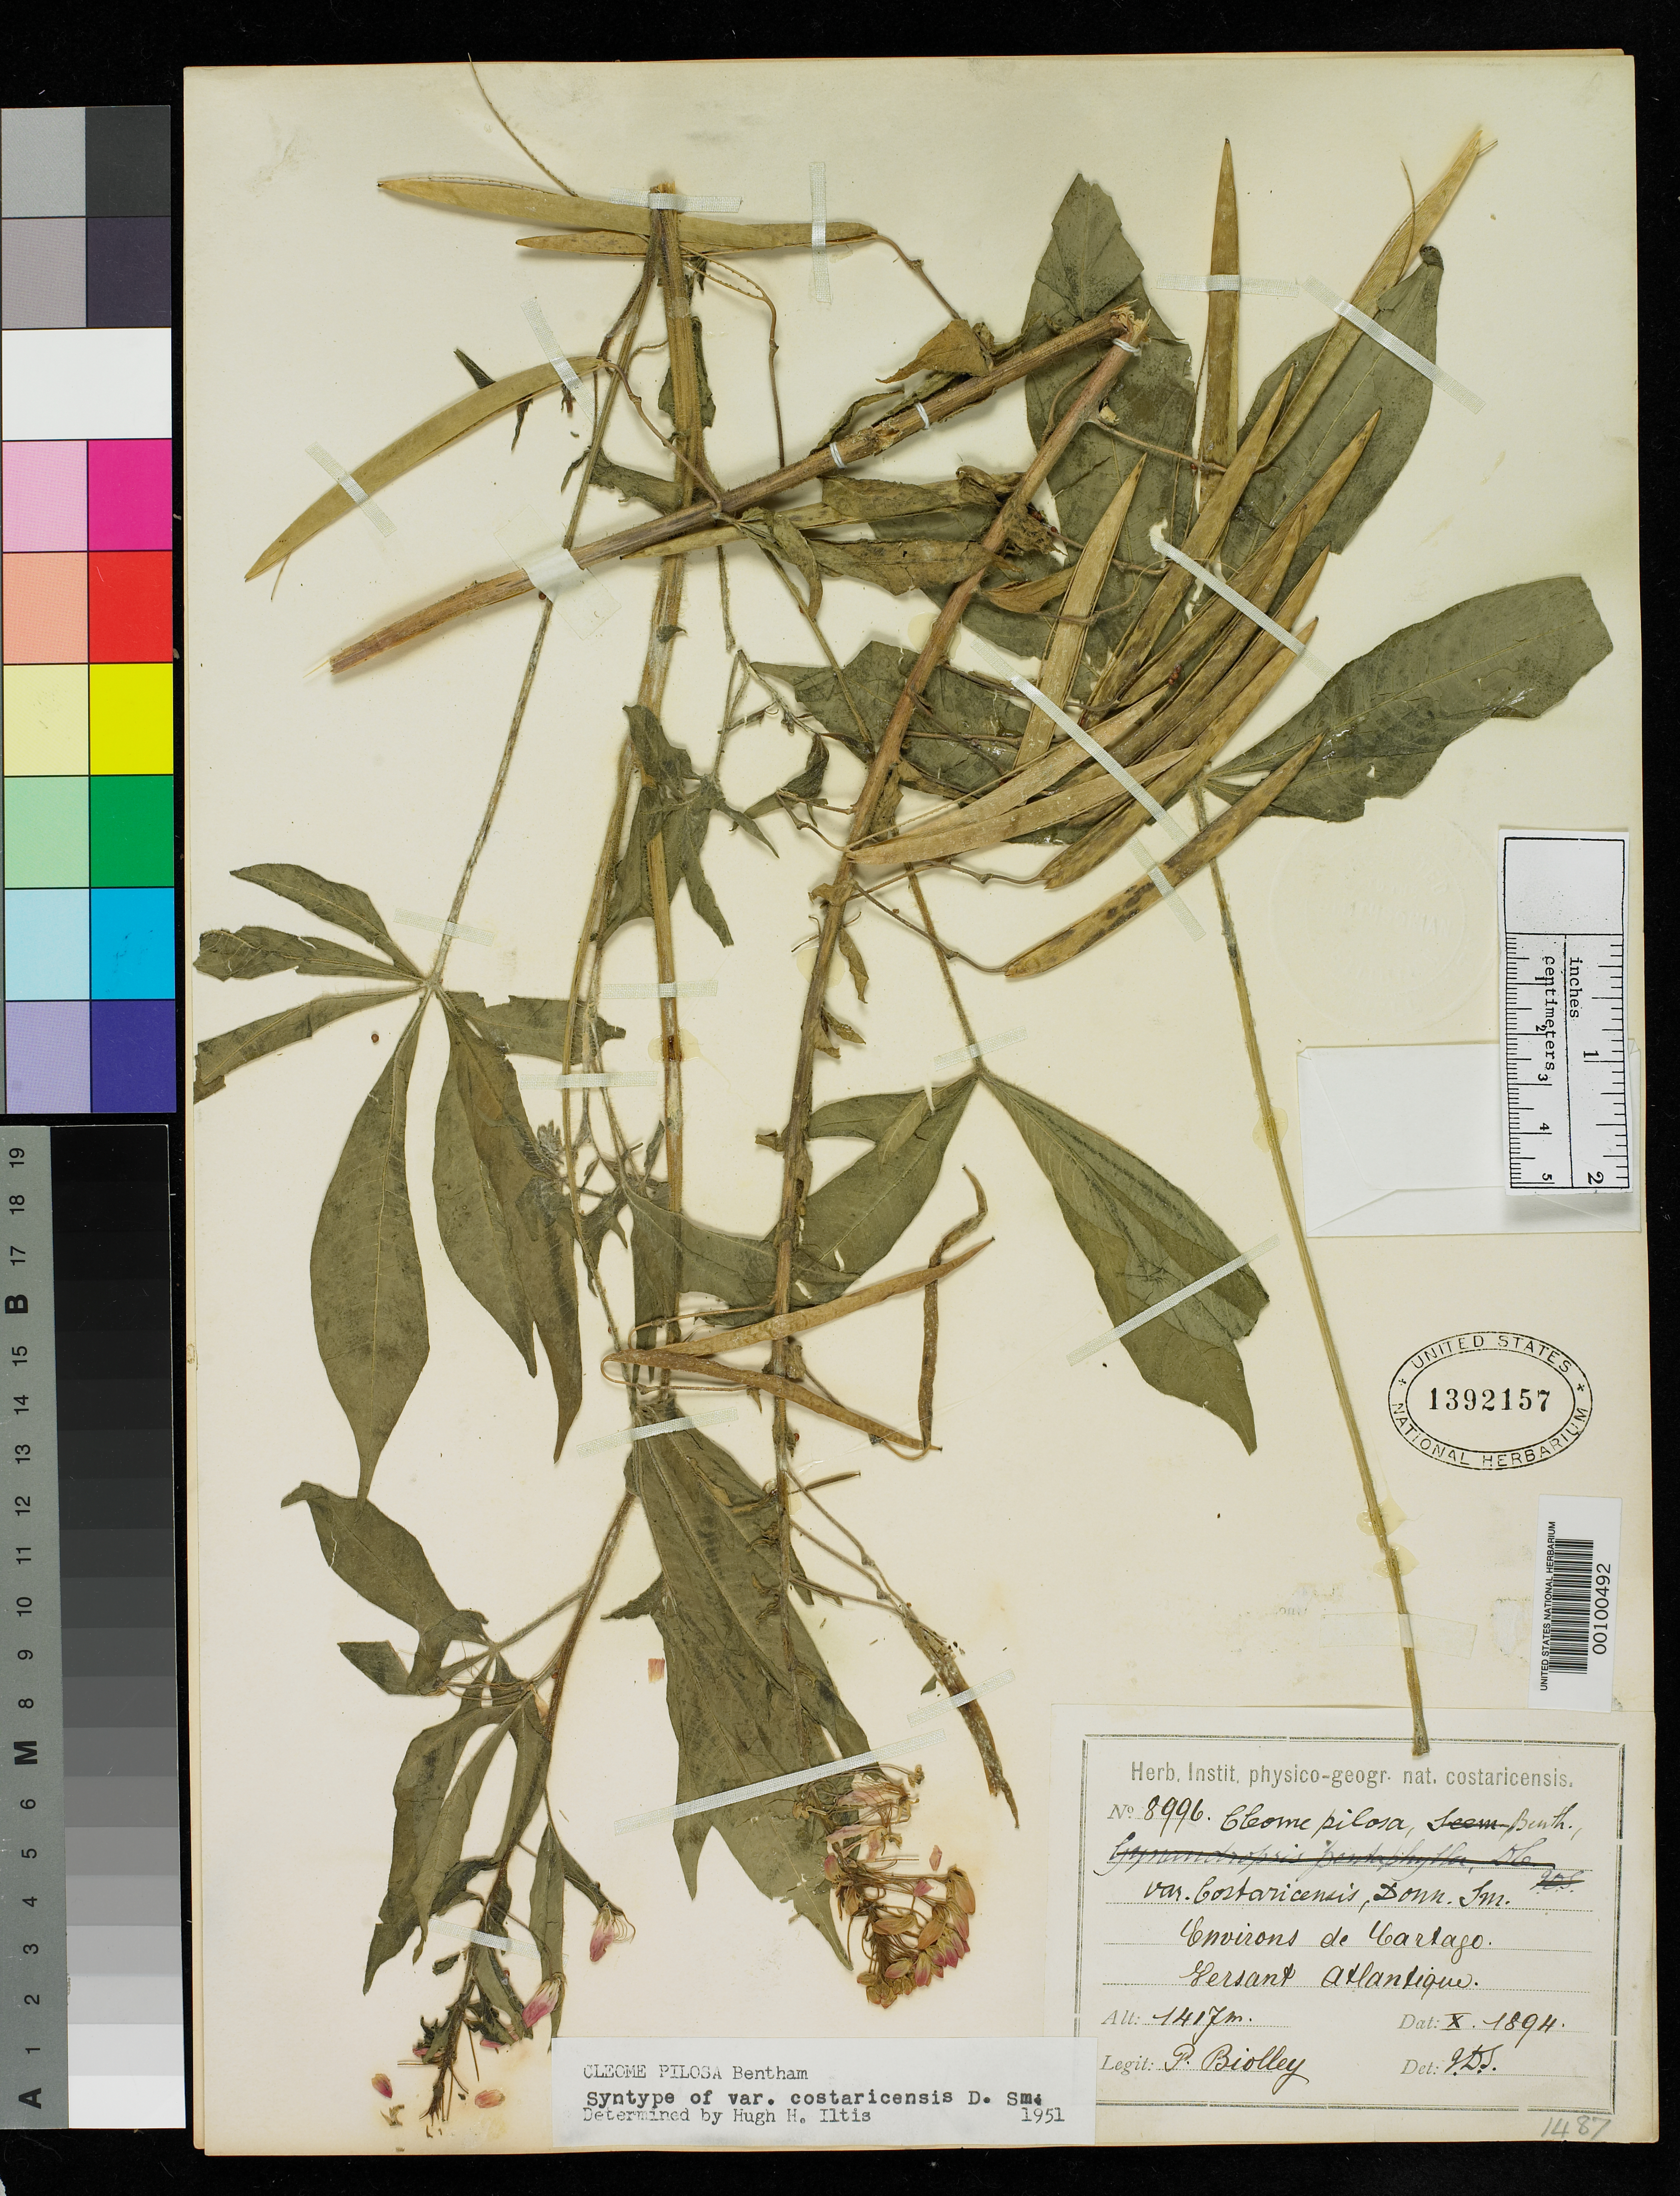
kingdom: Plantae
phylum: Tracheophyta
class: Magnoliopsida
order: Brassicales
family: Cleomaceae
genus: Cleome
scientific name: Cleome pilosa var. costaricensis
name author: Donn. Sm.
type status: Syntype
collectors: P. Biolley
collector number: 8996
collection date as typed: Oct 1894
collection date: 1894-10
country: Costa Rica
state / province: Cartago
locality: Cartago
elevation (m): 1417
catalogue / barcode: US 1392157